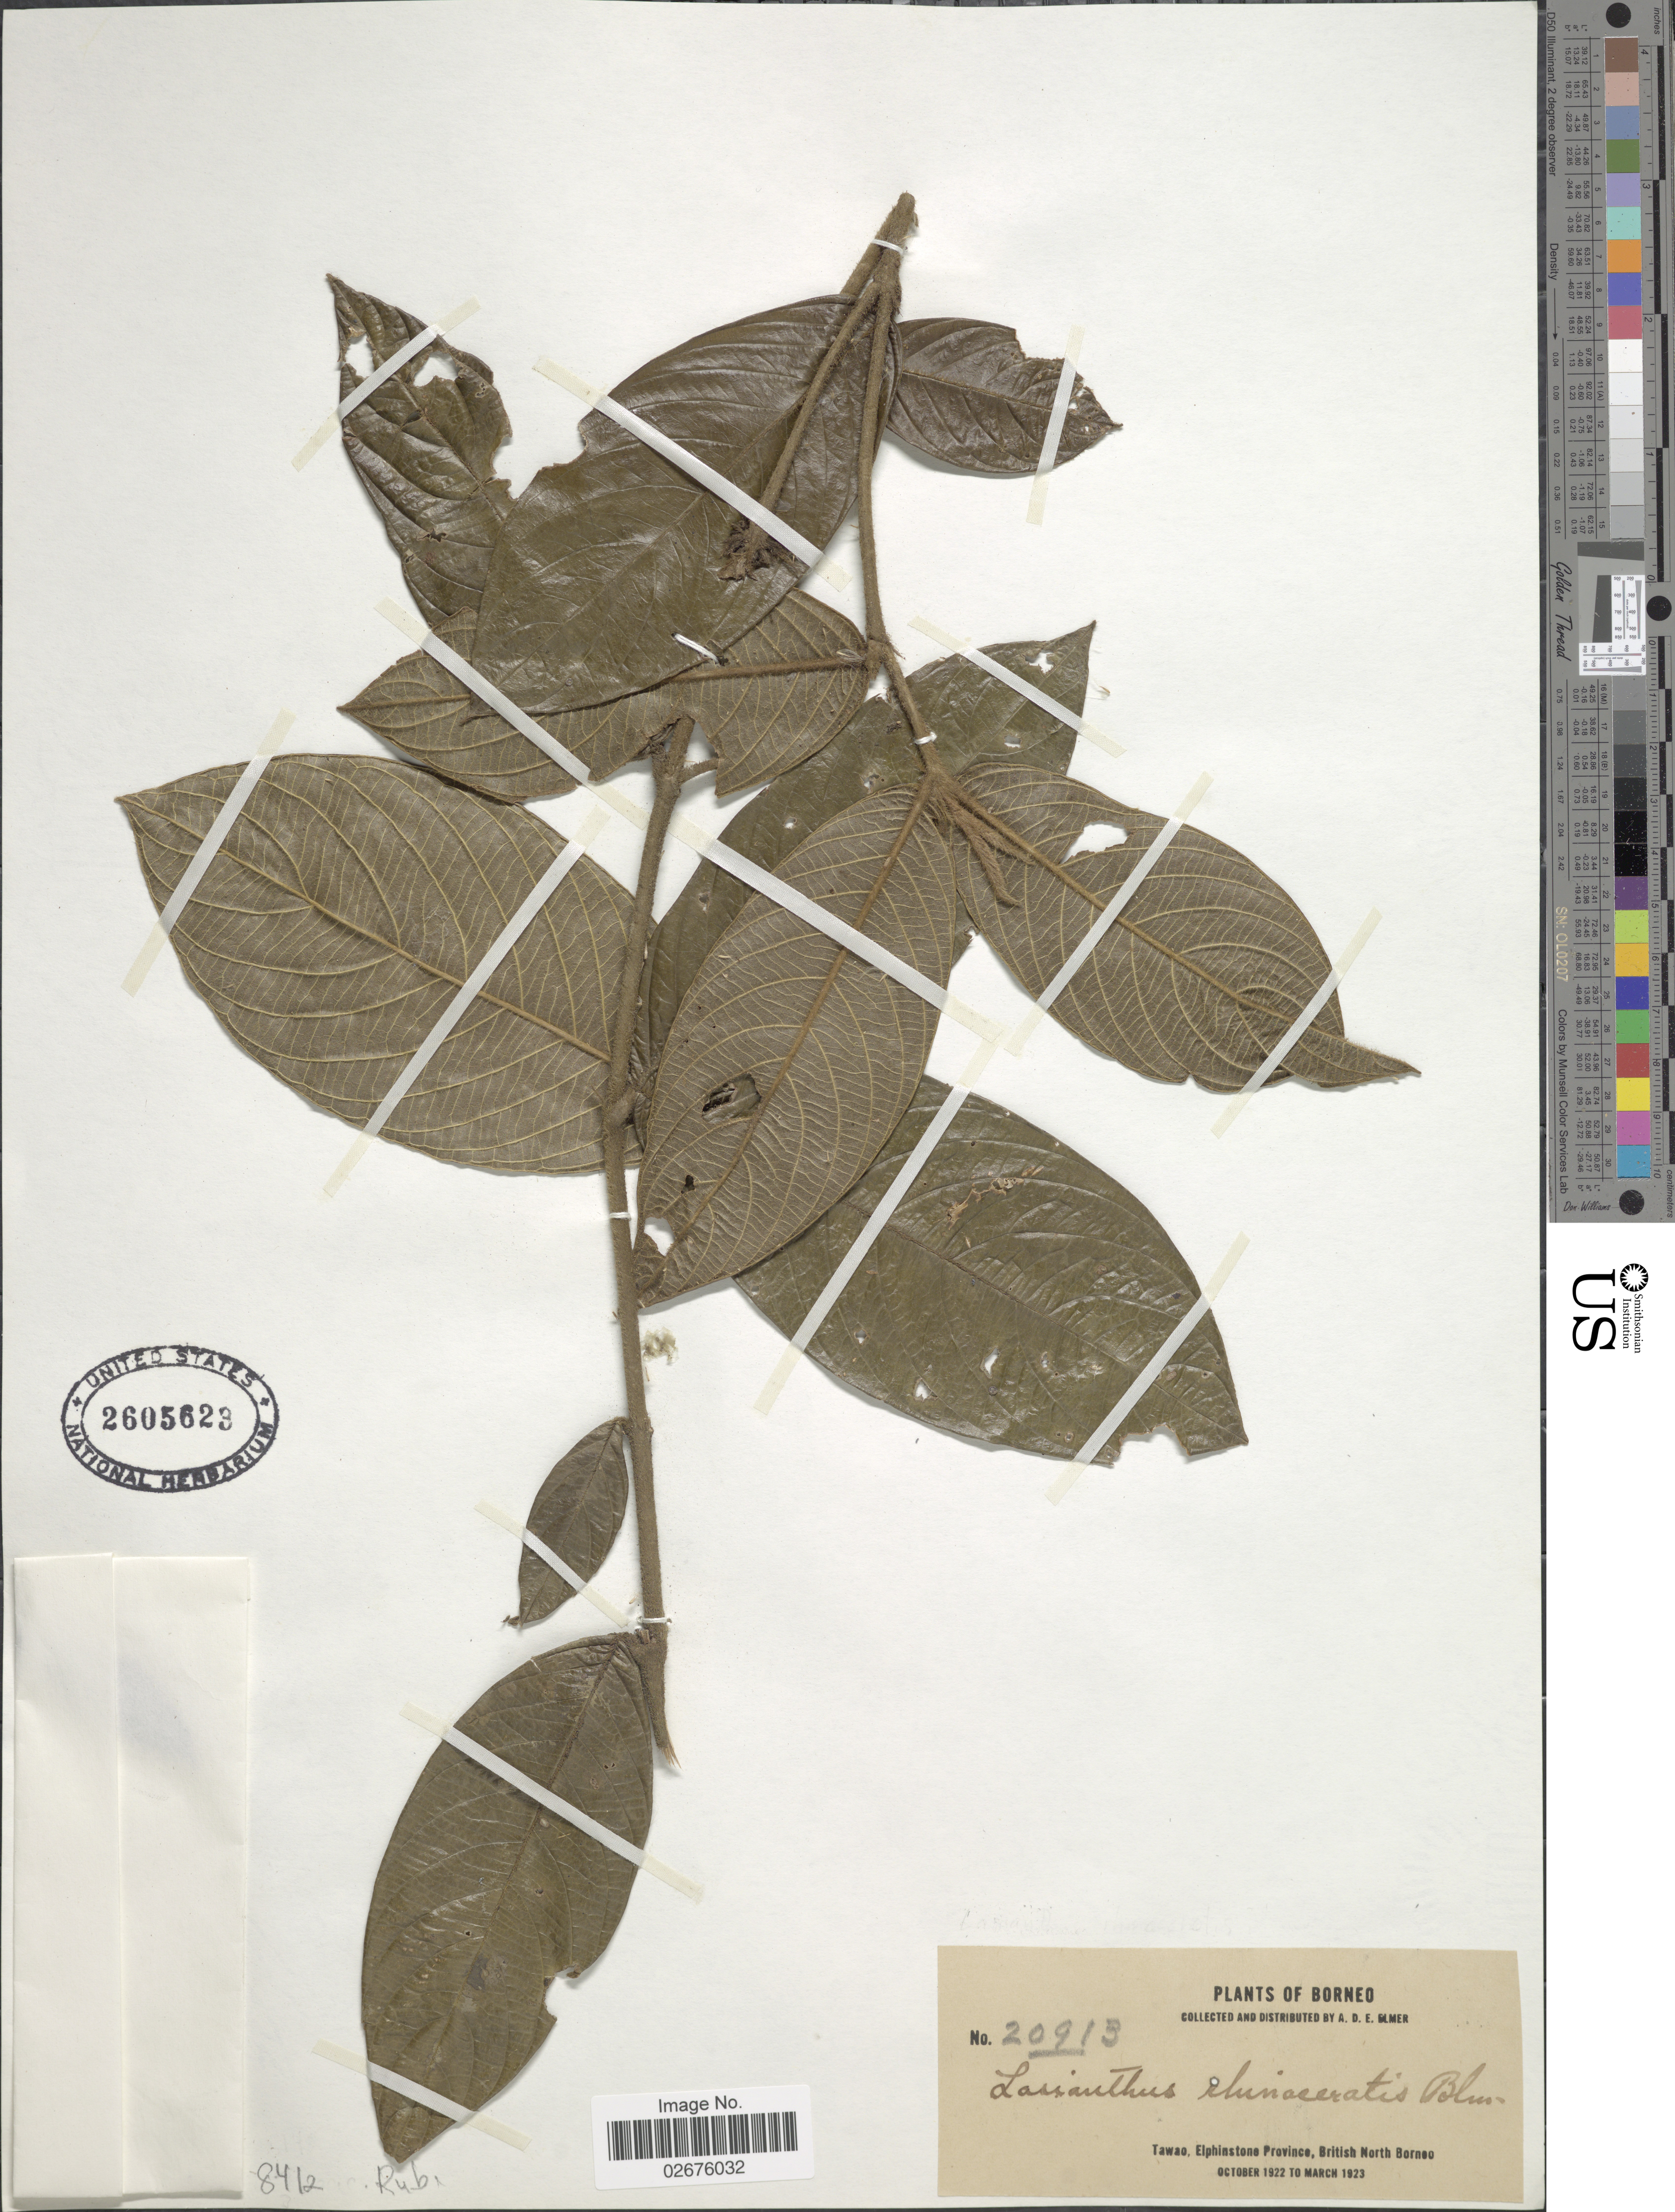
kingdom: Plantae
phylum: Tracheophyta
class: Magnoliopsida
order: Gentianales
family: Rubiaceae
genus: Lasianthus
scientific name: Lasianthus rhinocerotis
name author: Blume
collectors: A. D. E. Elmer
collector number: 20913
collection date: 1922-10/1923-03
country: Malaysia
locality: Borneo. Tawao, Elphinstone Province, British North Borneo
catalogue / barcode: US 2605623